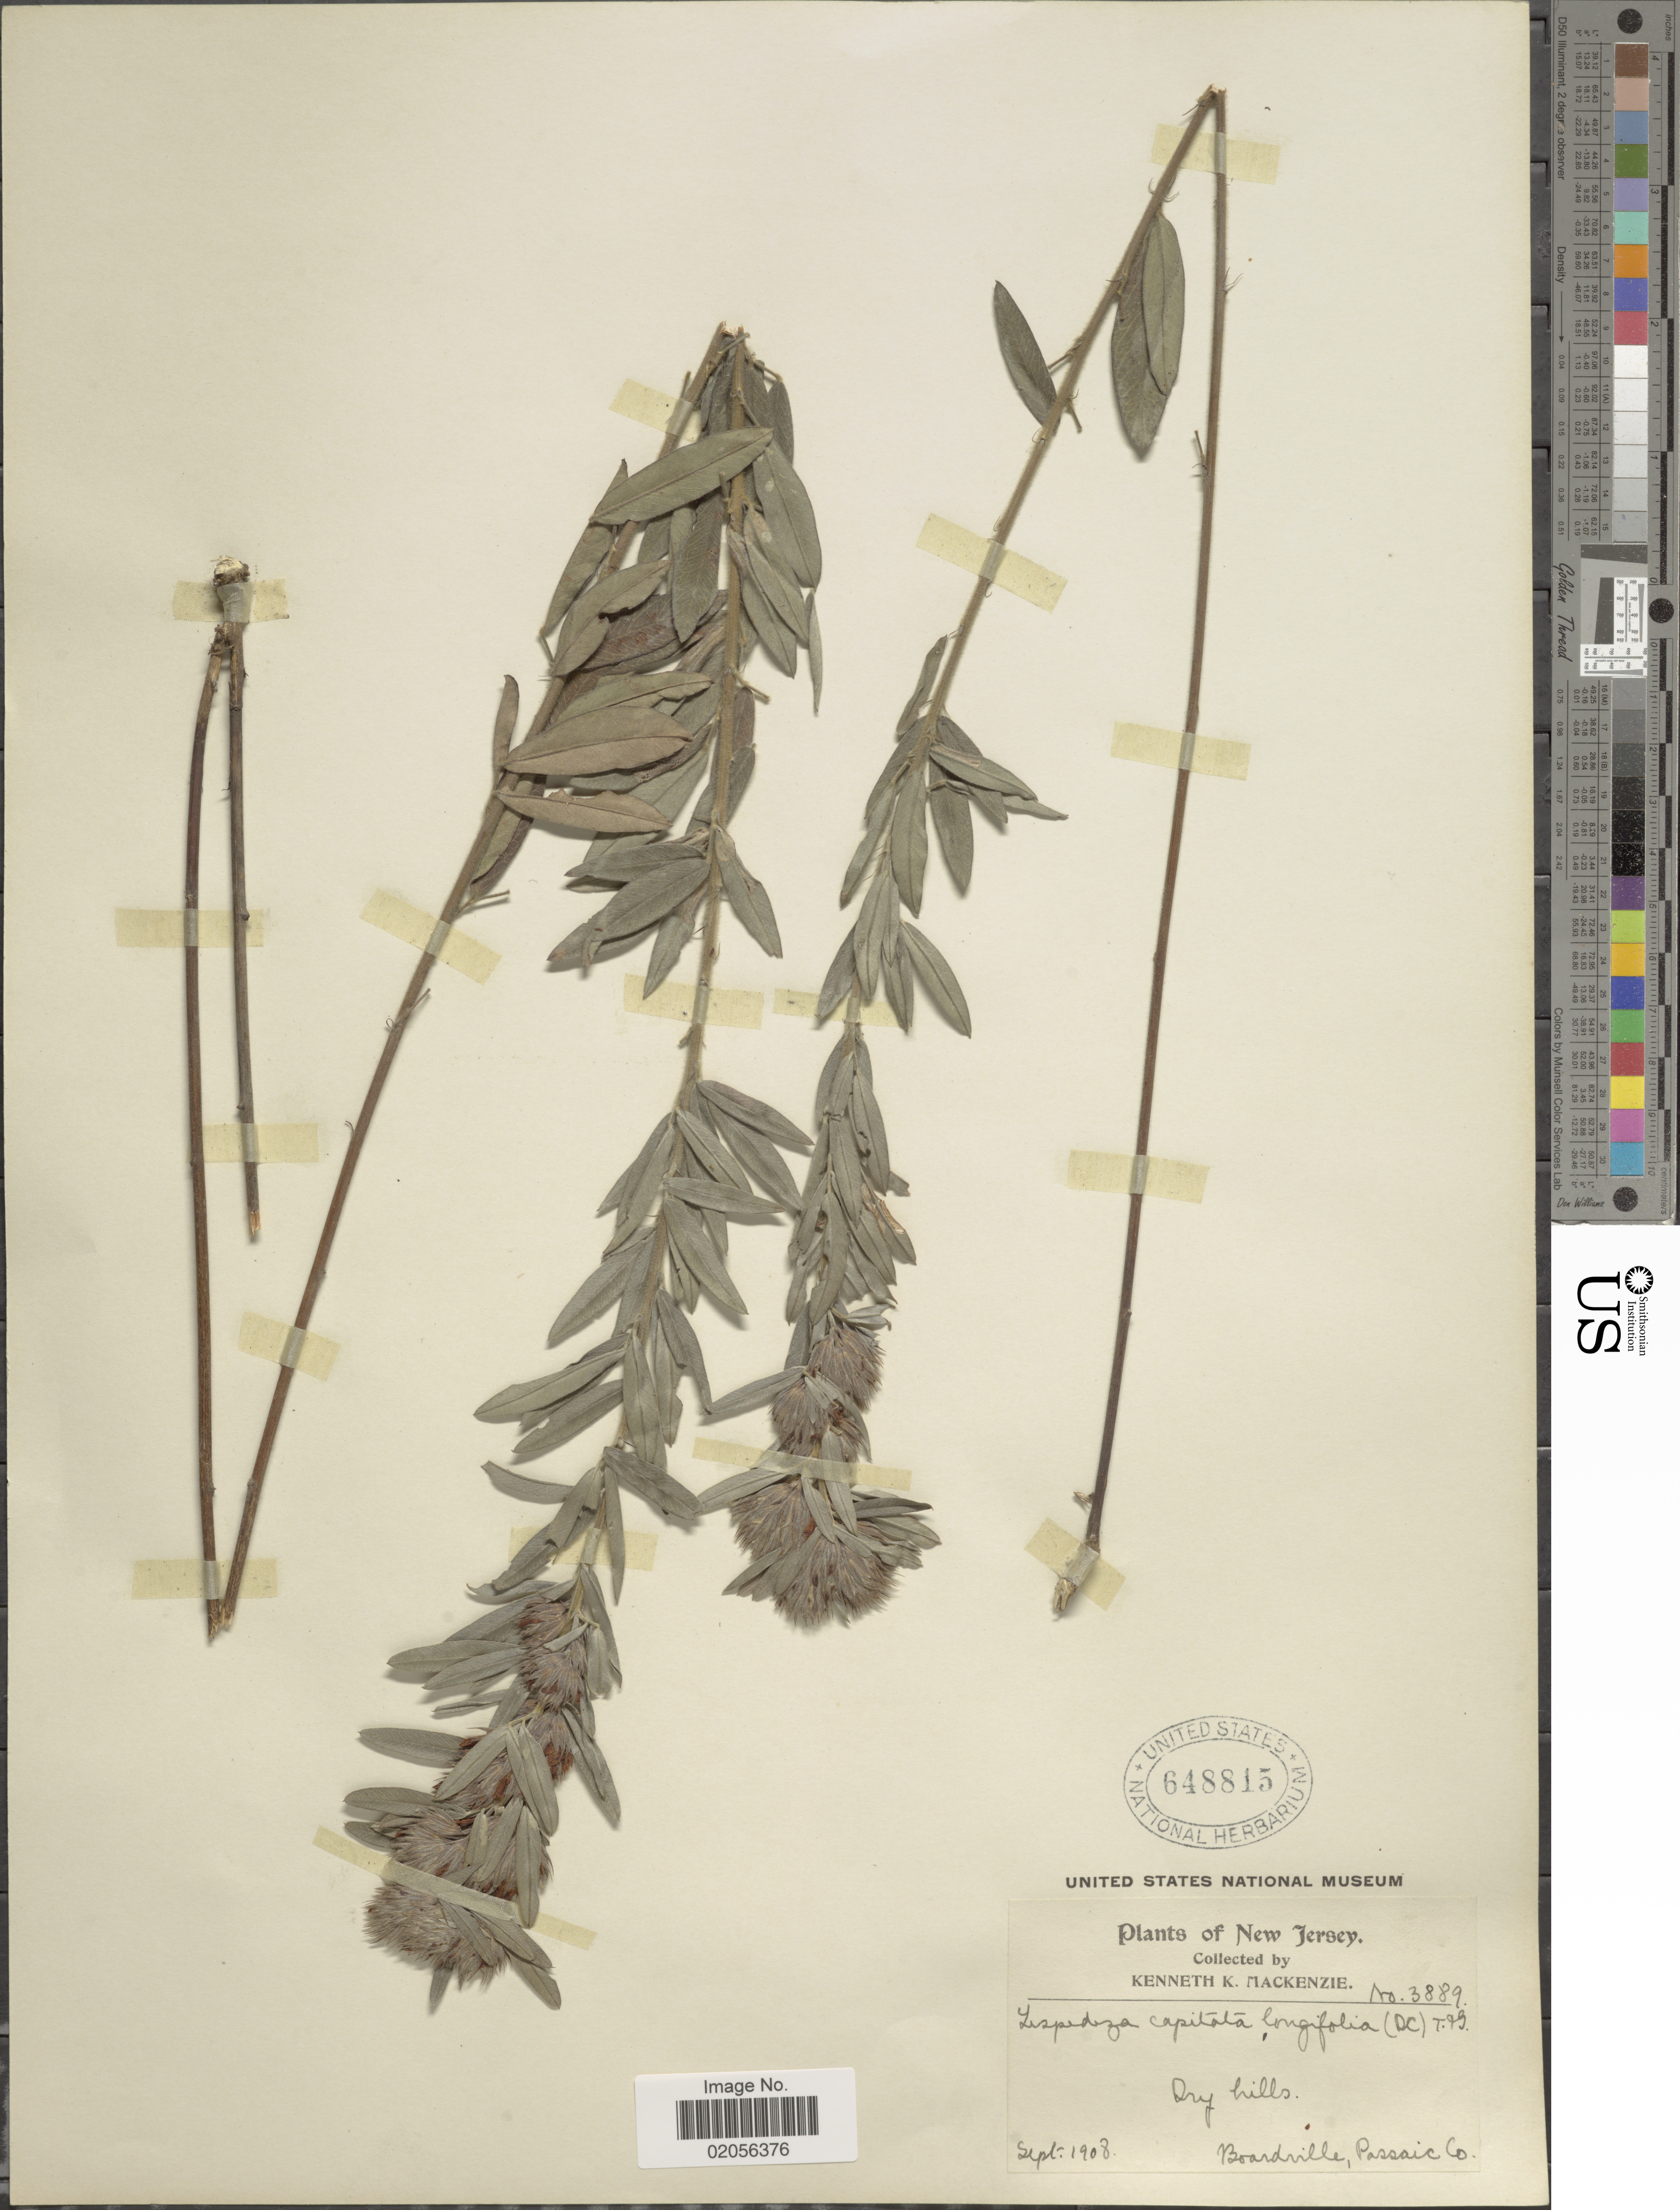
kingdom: Plantae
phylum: Tracheophyta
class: Magnoliopsida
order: Fabales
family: Fabaceae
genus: Lespedeza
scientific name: Lespedeza capitata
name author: Michx.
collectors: K. K. Mackenzie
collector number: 3889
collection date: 1908-09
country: United States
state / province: New Jersey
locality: Boardville, Passaic Co.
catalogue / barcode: US 648815